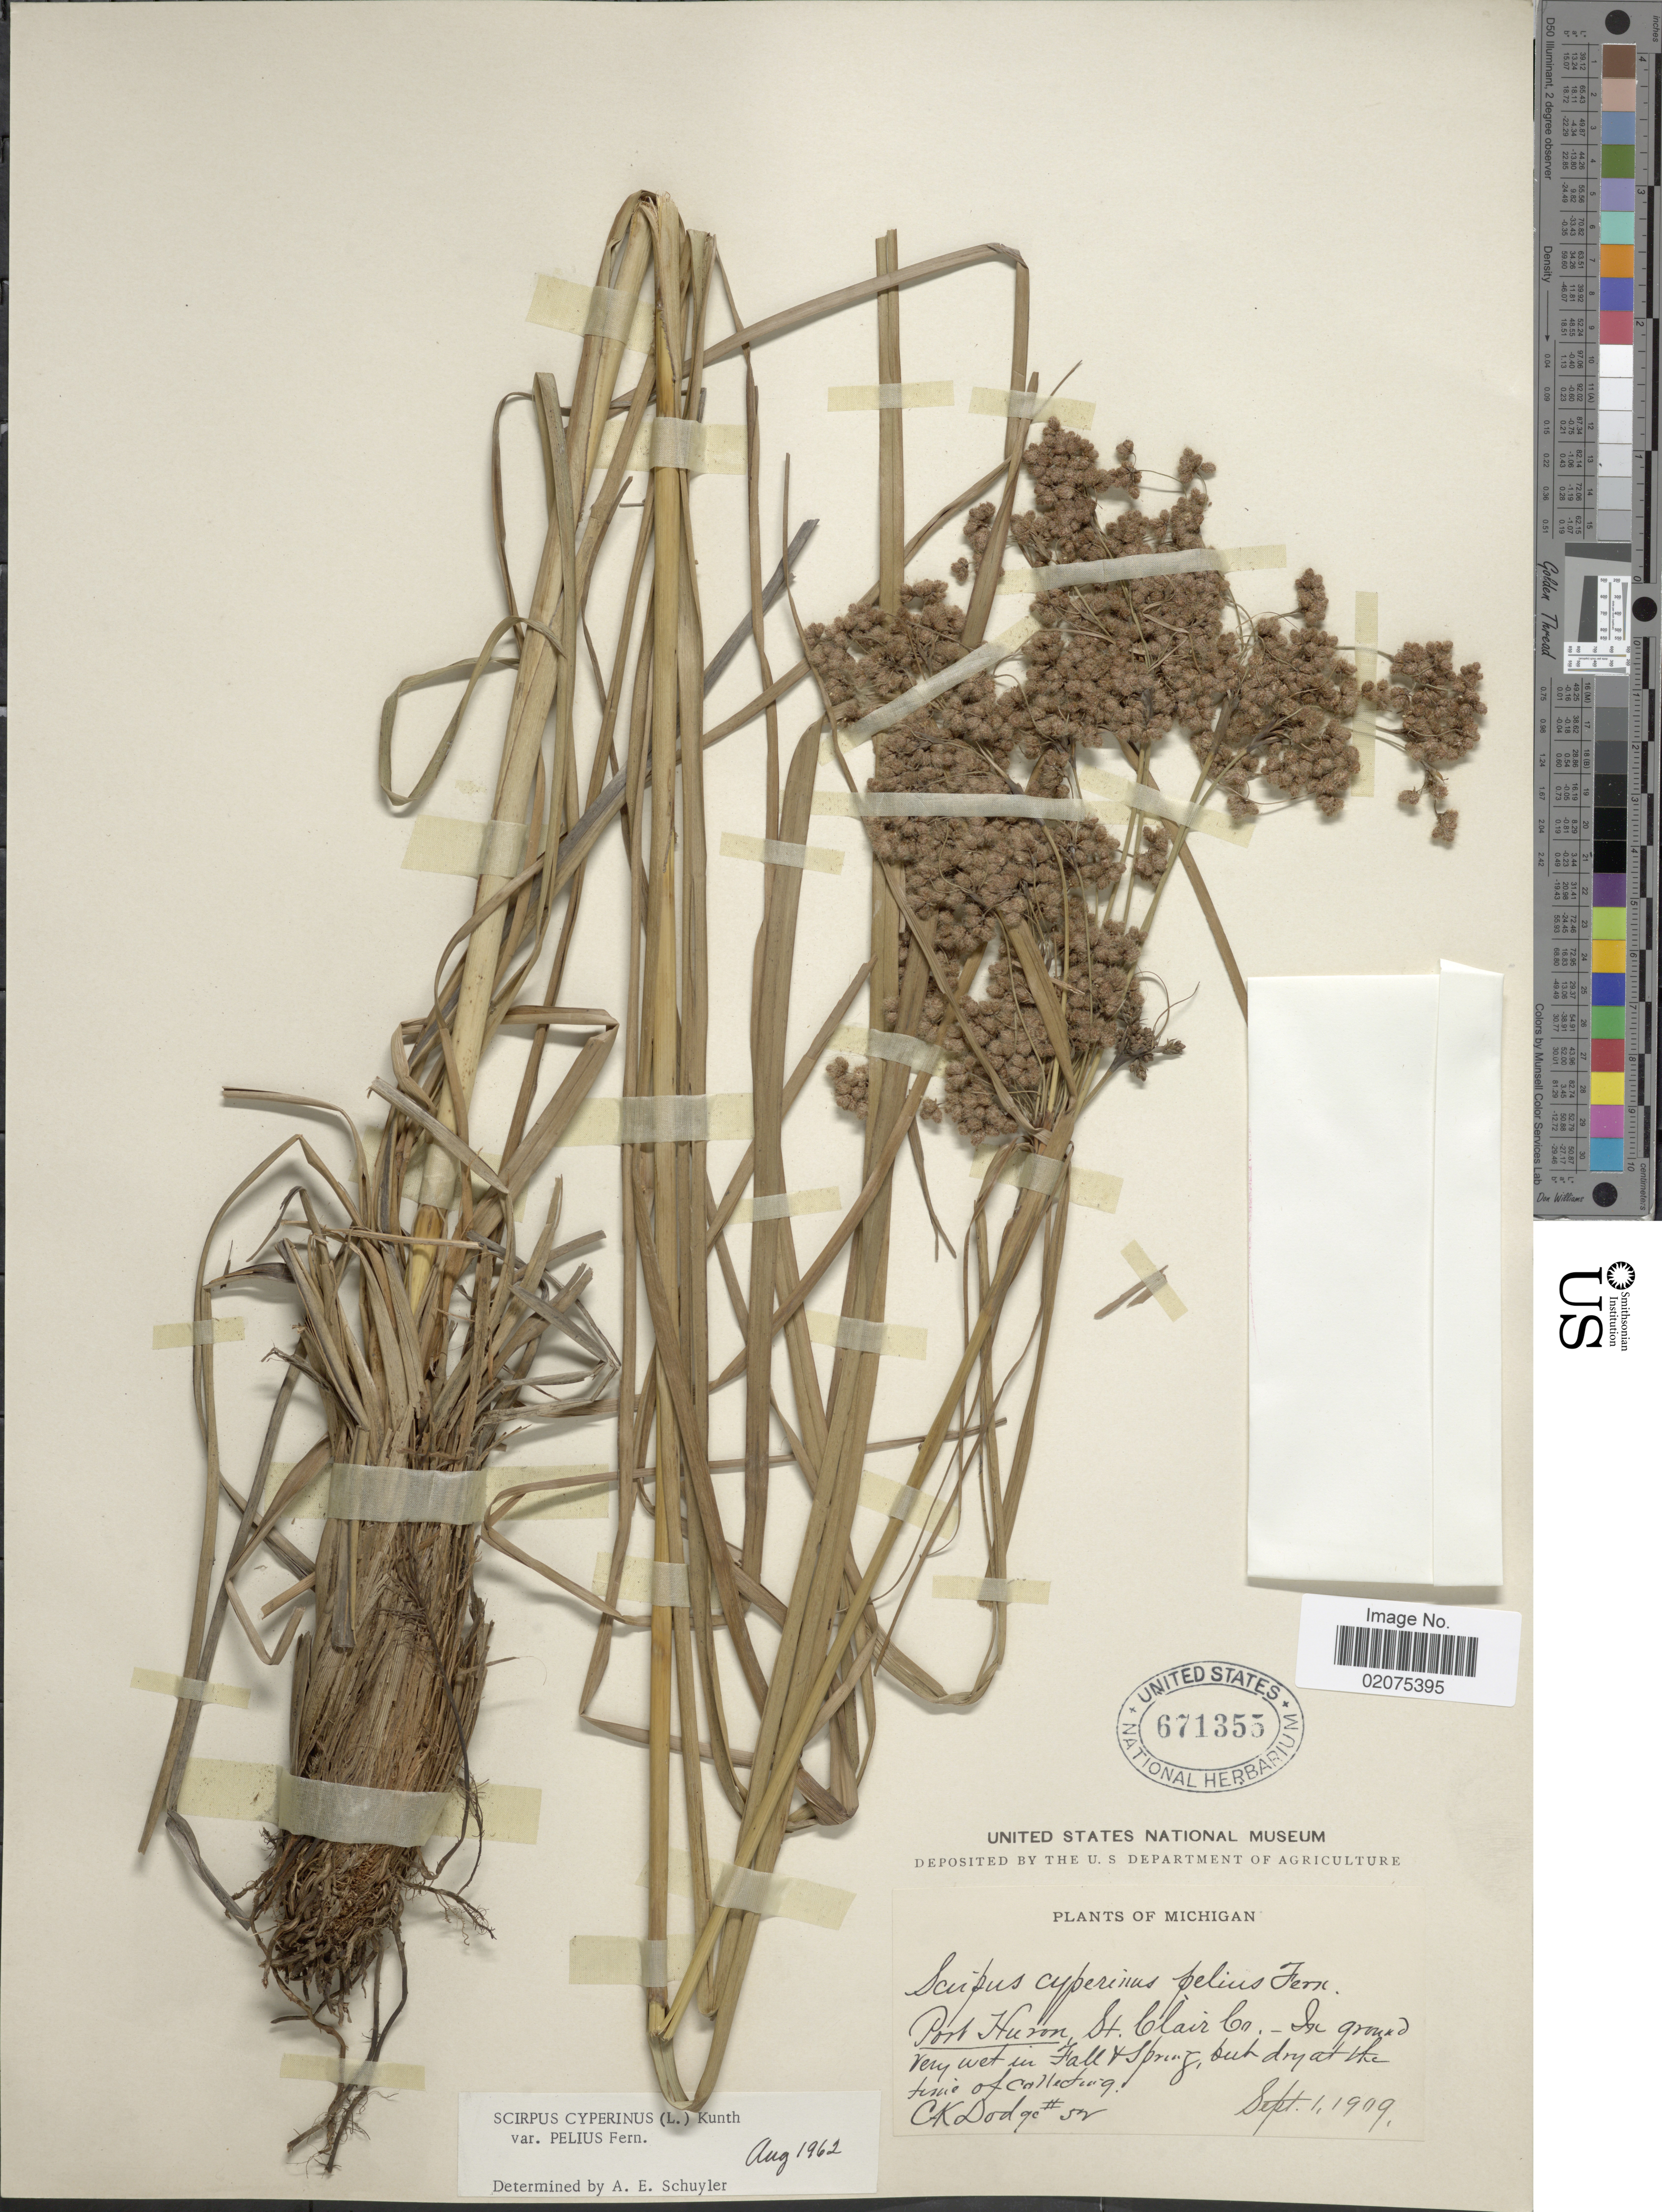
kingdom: Plantae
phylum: Tracheophyta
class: Liliopsida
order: Poales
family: Cyperaceae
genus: Scirpus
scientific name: Scirpus cyperinus var. pelius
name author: Fernald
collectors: C. Dodge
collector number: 52*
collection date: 1909-09-01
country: United States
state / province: Michigan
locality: Port Huron, St. Clair Co. - In ground very wet in fall + spring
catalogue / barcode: US 671355